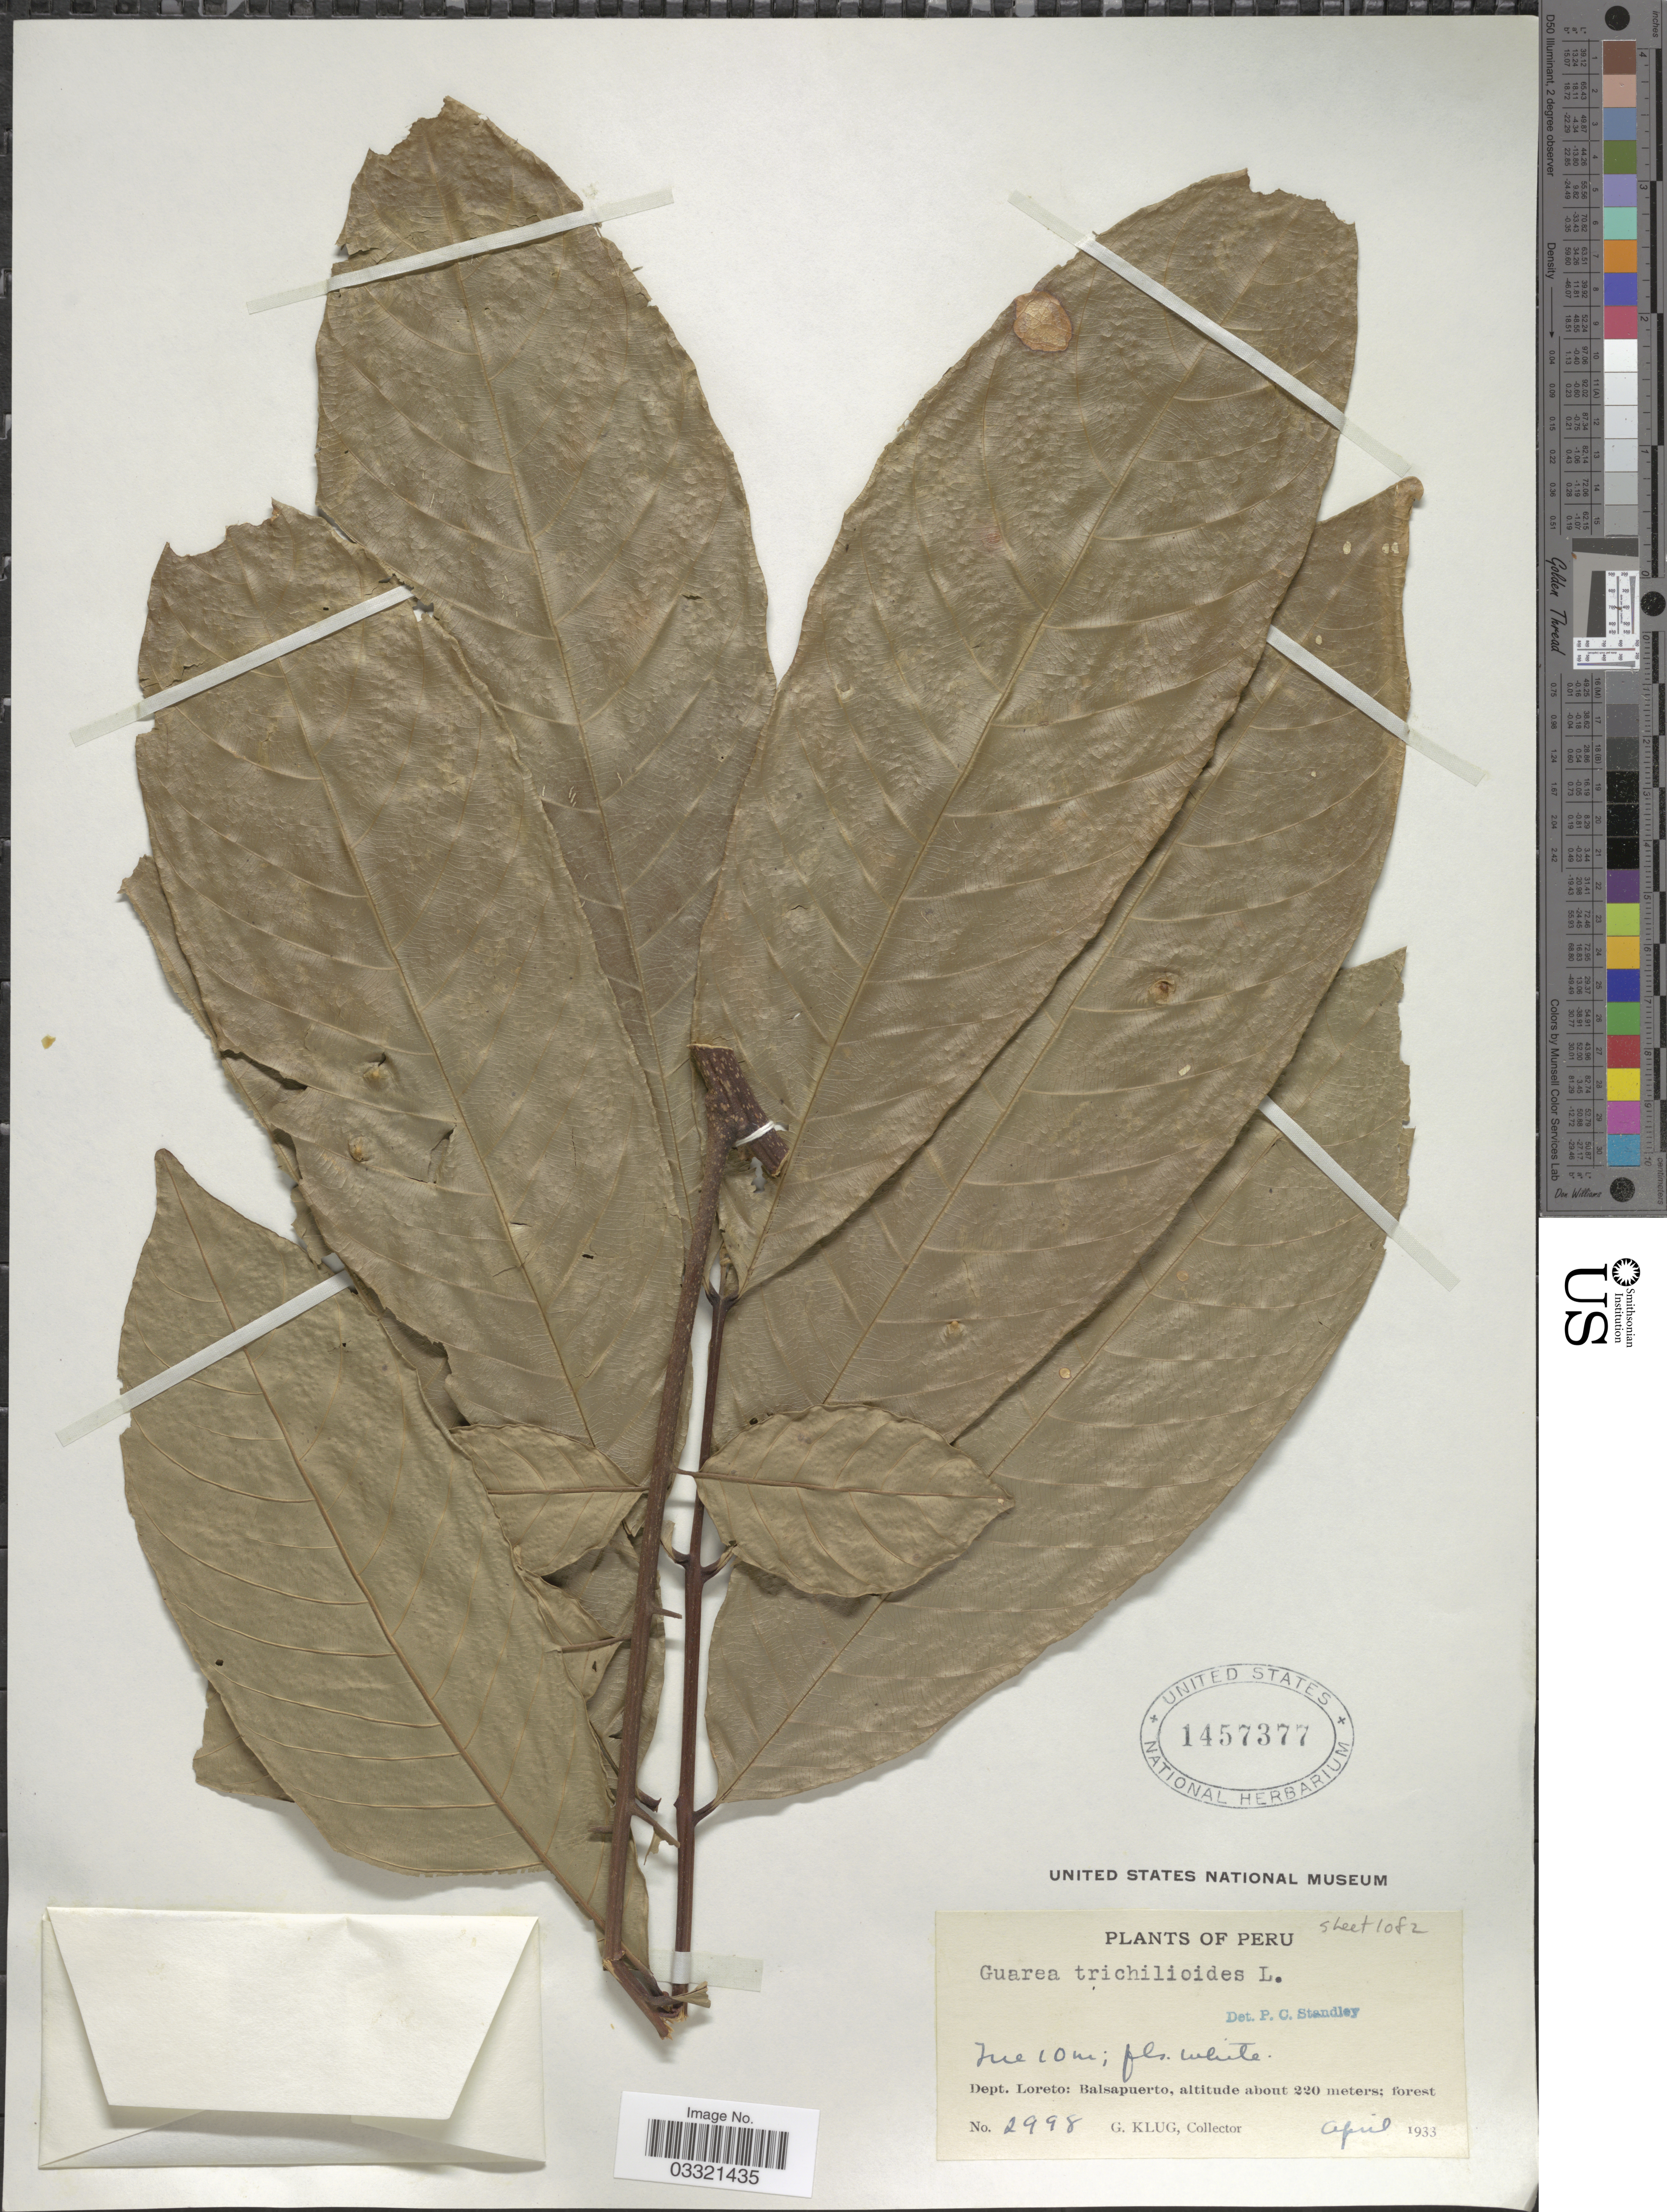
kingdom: Plantae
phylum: Tracheophyta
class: Magnoliopsida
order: Sapindales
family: Meliaceae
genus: Guarea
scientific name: Guarea guidonia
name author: (L.) Sleumer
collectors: G. Klug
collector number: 2998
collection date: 1933-04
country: Peru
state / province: Loreto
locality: Dept. Loreto: Balsapuerto.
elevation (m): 220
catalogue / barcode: US 1457377